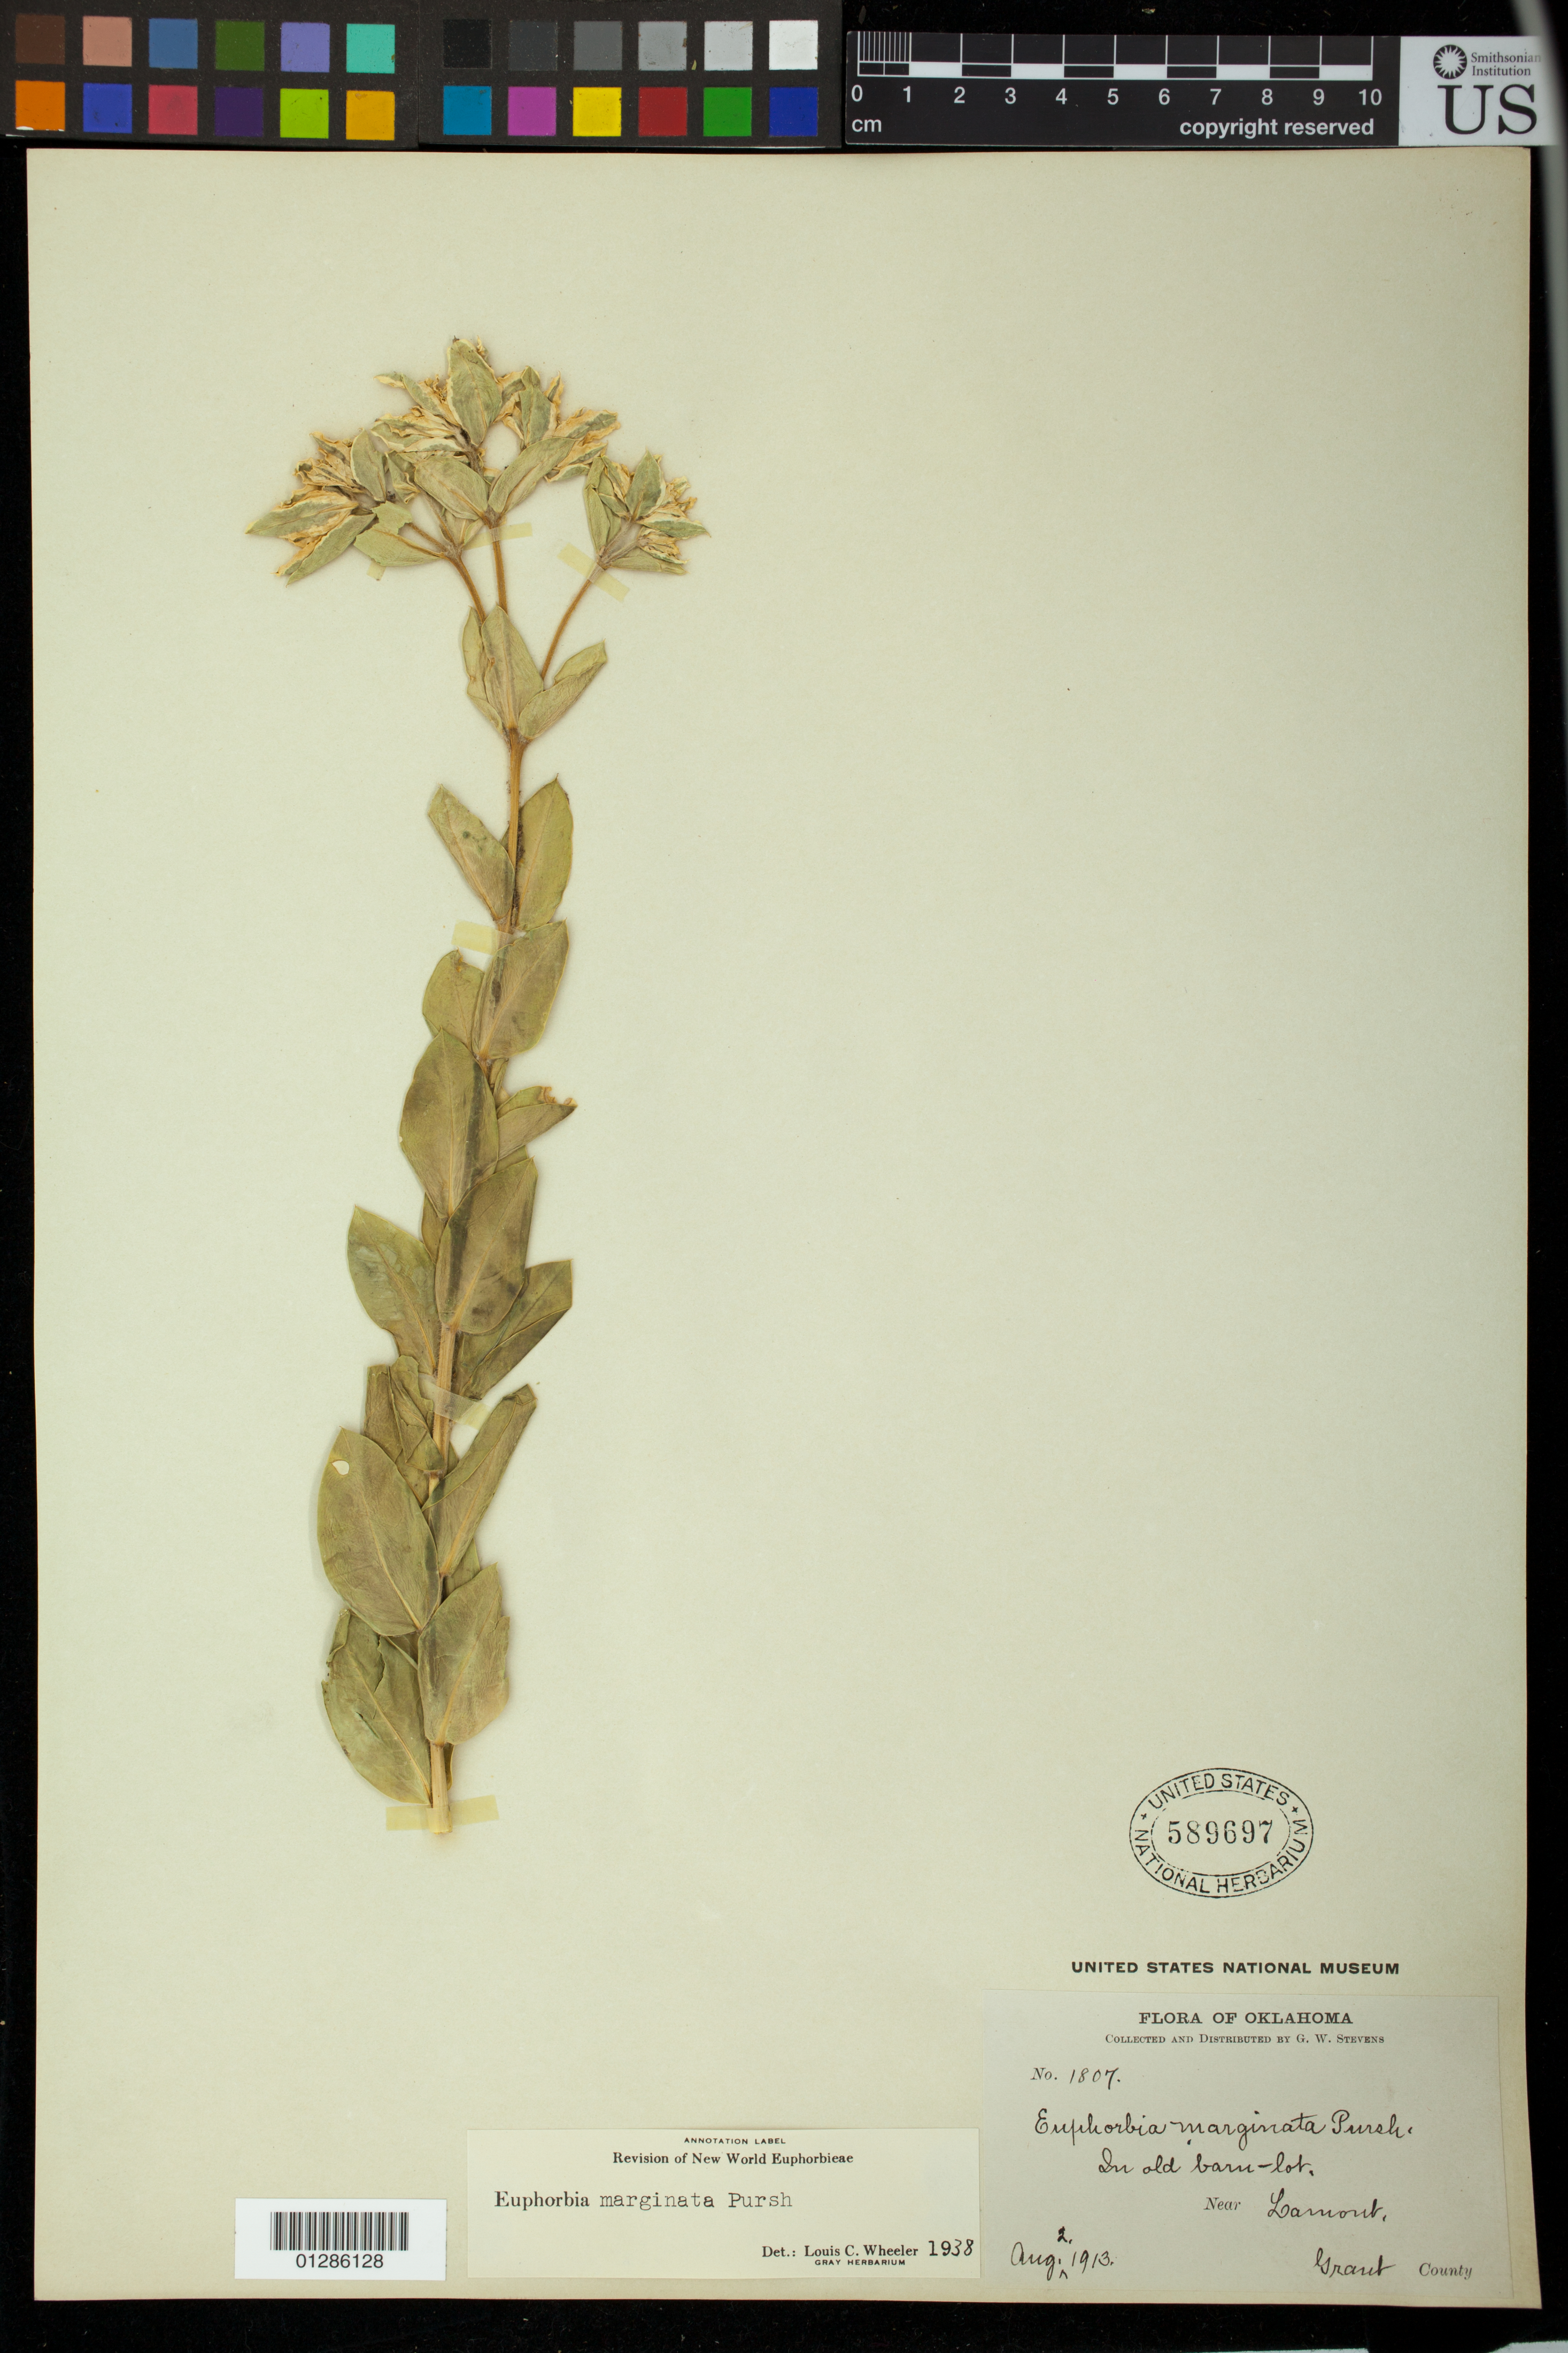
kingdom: Plantae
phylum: Tracheophyta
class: Magnoliopsida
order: Malpighiales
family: Euphorbiaceae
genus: Euphorbia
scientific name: Euphorbia marginata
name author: Pursh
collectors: G. W. Stevens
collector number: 1807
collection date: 1913-08-02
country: United States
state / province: Oklahoma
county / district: Grant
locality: Lamont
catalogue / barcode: US 589697